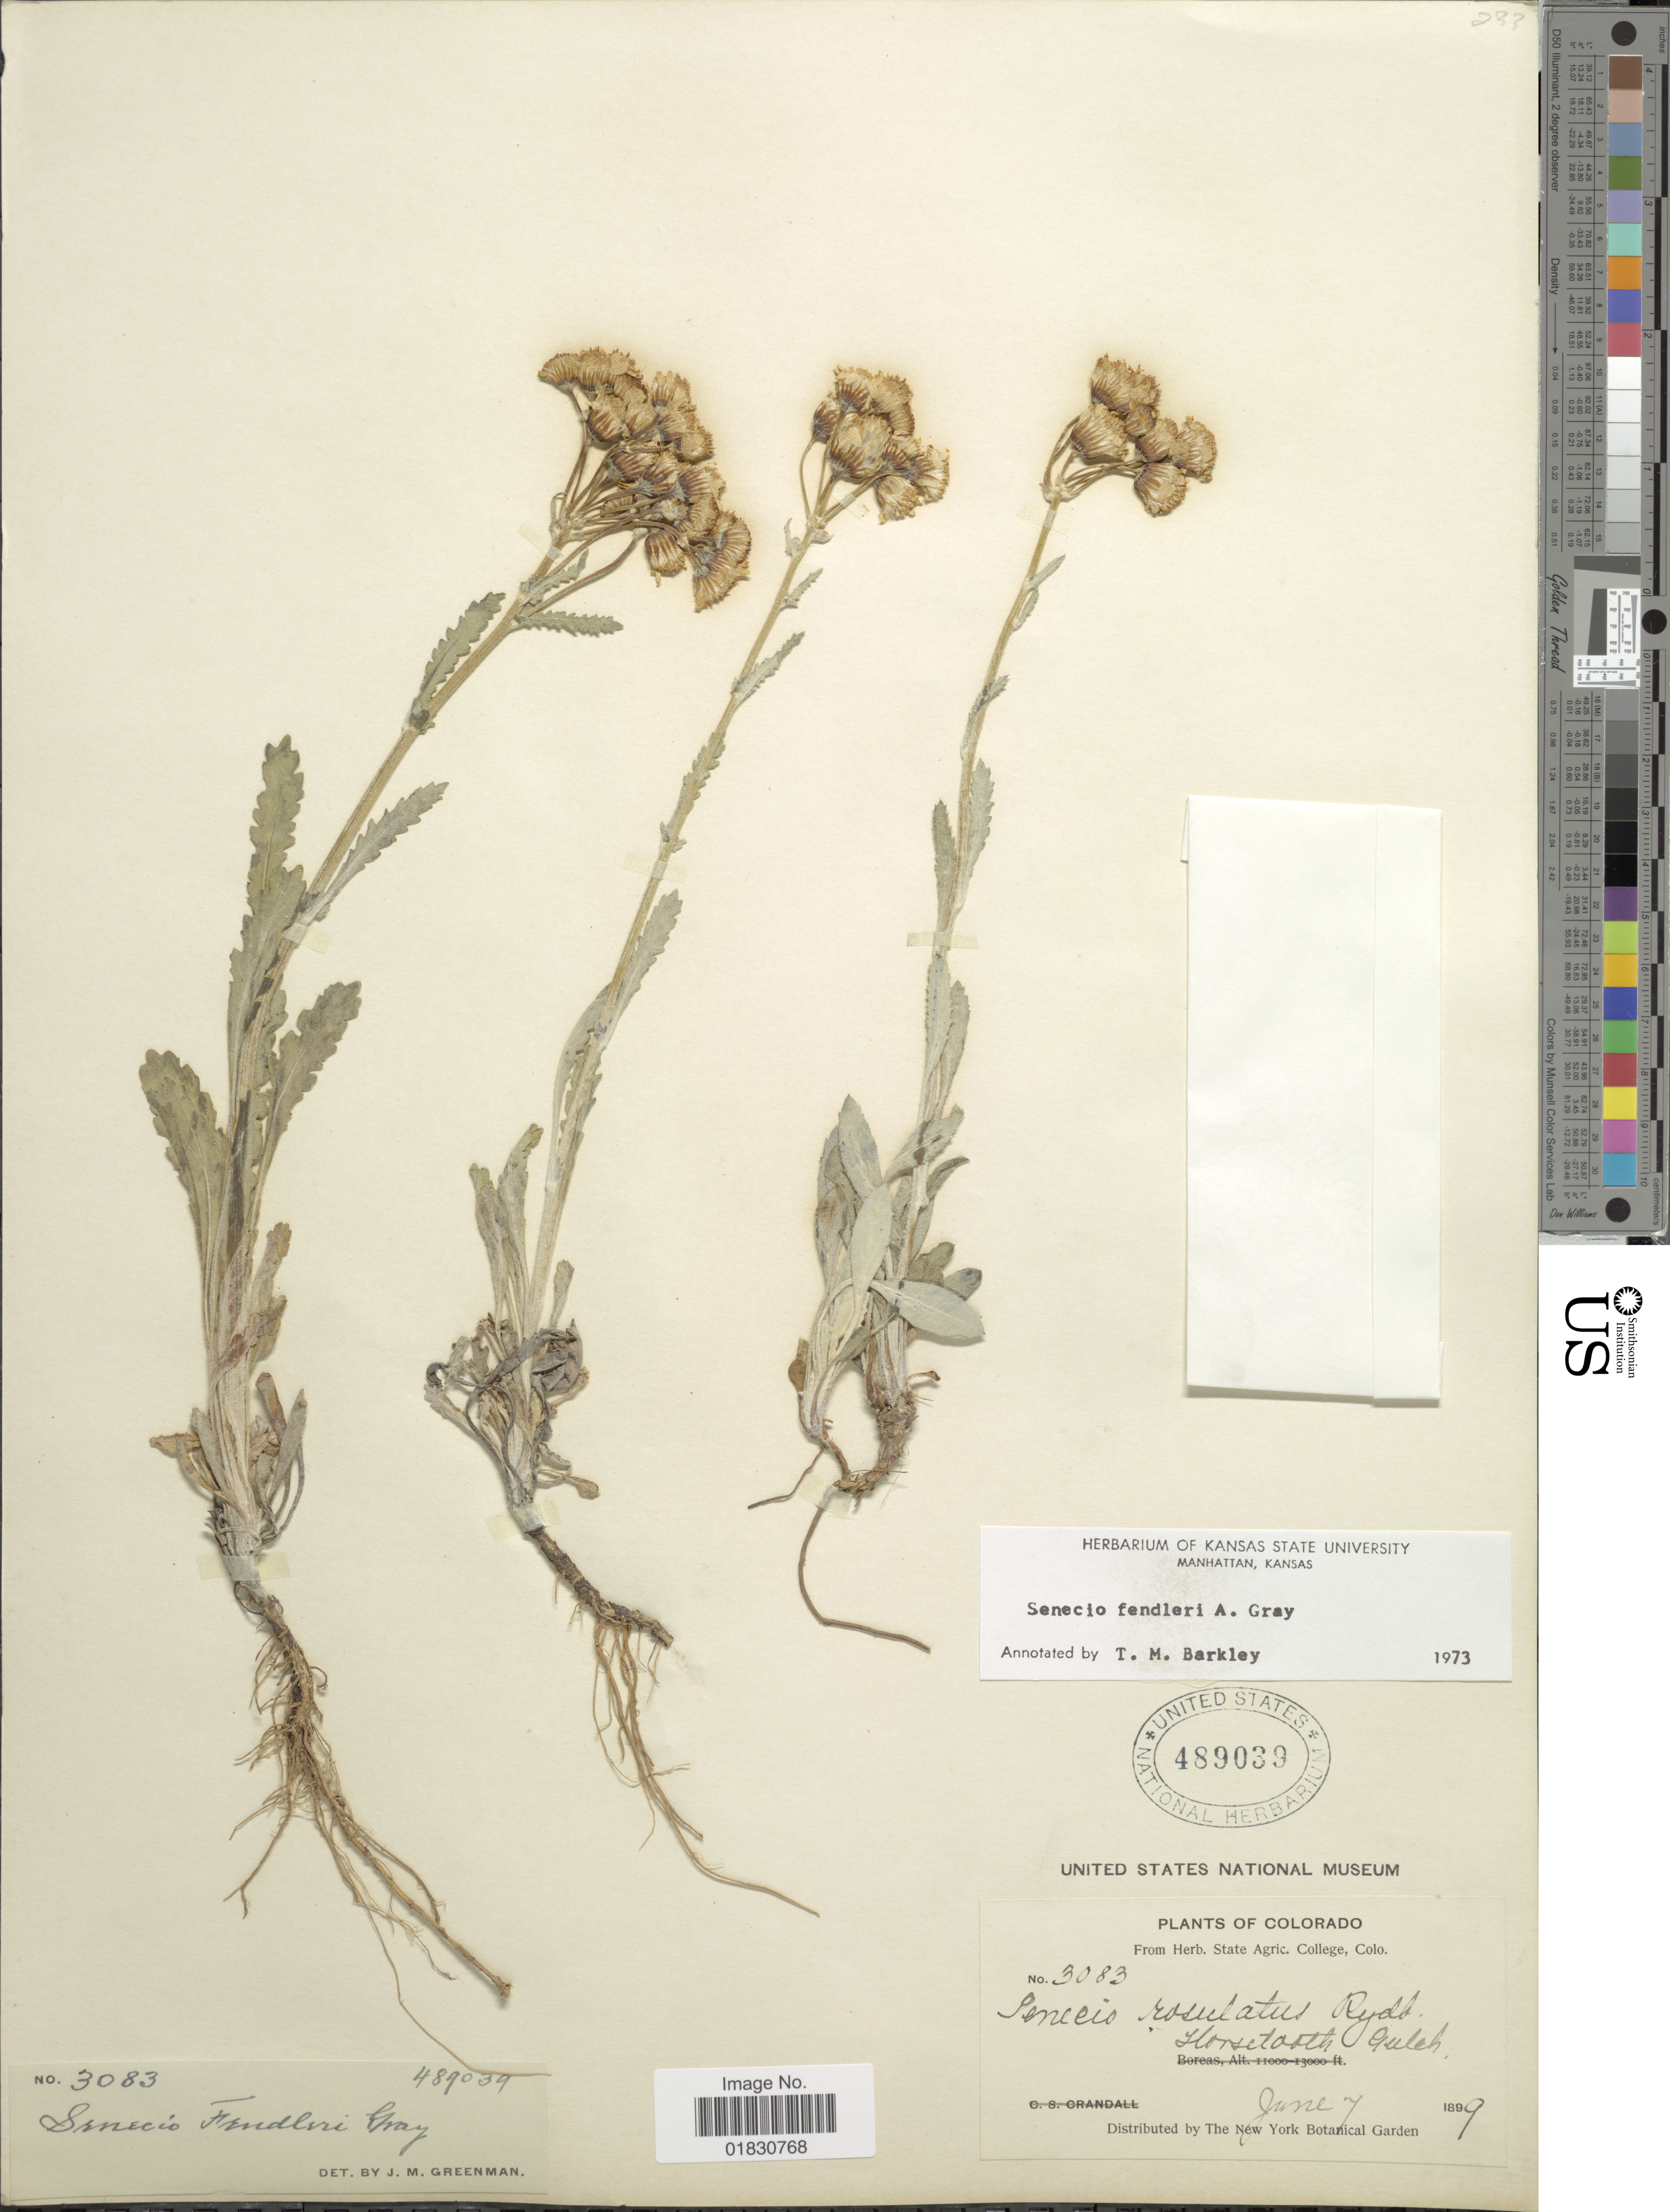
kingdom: Plantae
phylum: Tracheophyta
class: Magnoliopsida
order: Asterales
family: Asteraceae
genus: Packera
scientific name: Packera fendleri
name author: (A. Gray) W.A. Weber & Á. Löve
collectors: ex herb. State Agric. College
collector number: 3083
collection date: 1899-06-07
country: United States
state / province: Colorado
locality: Horsetooth Gulch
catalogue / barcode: US 489039